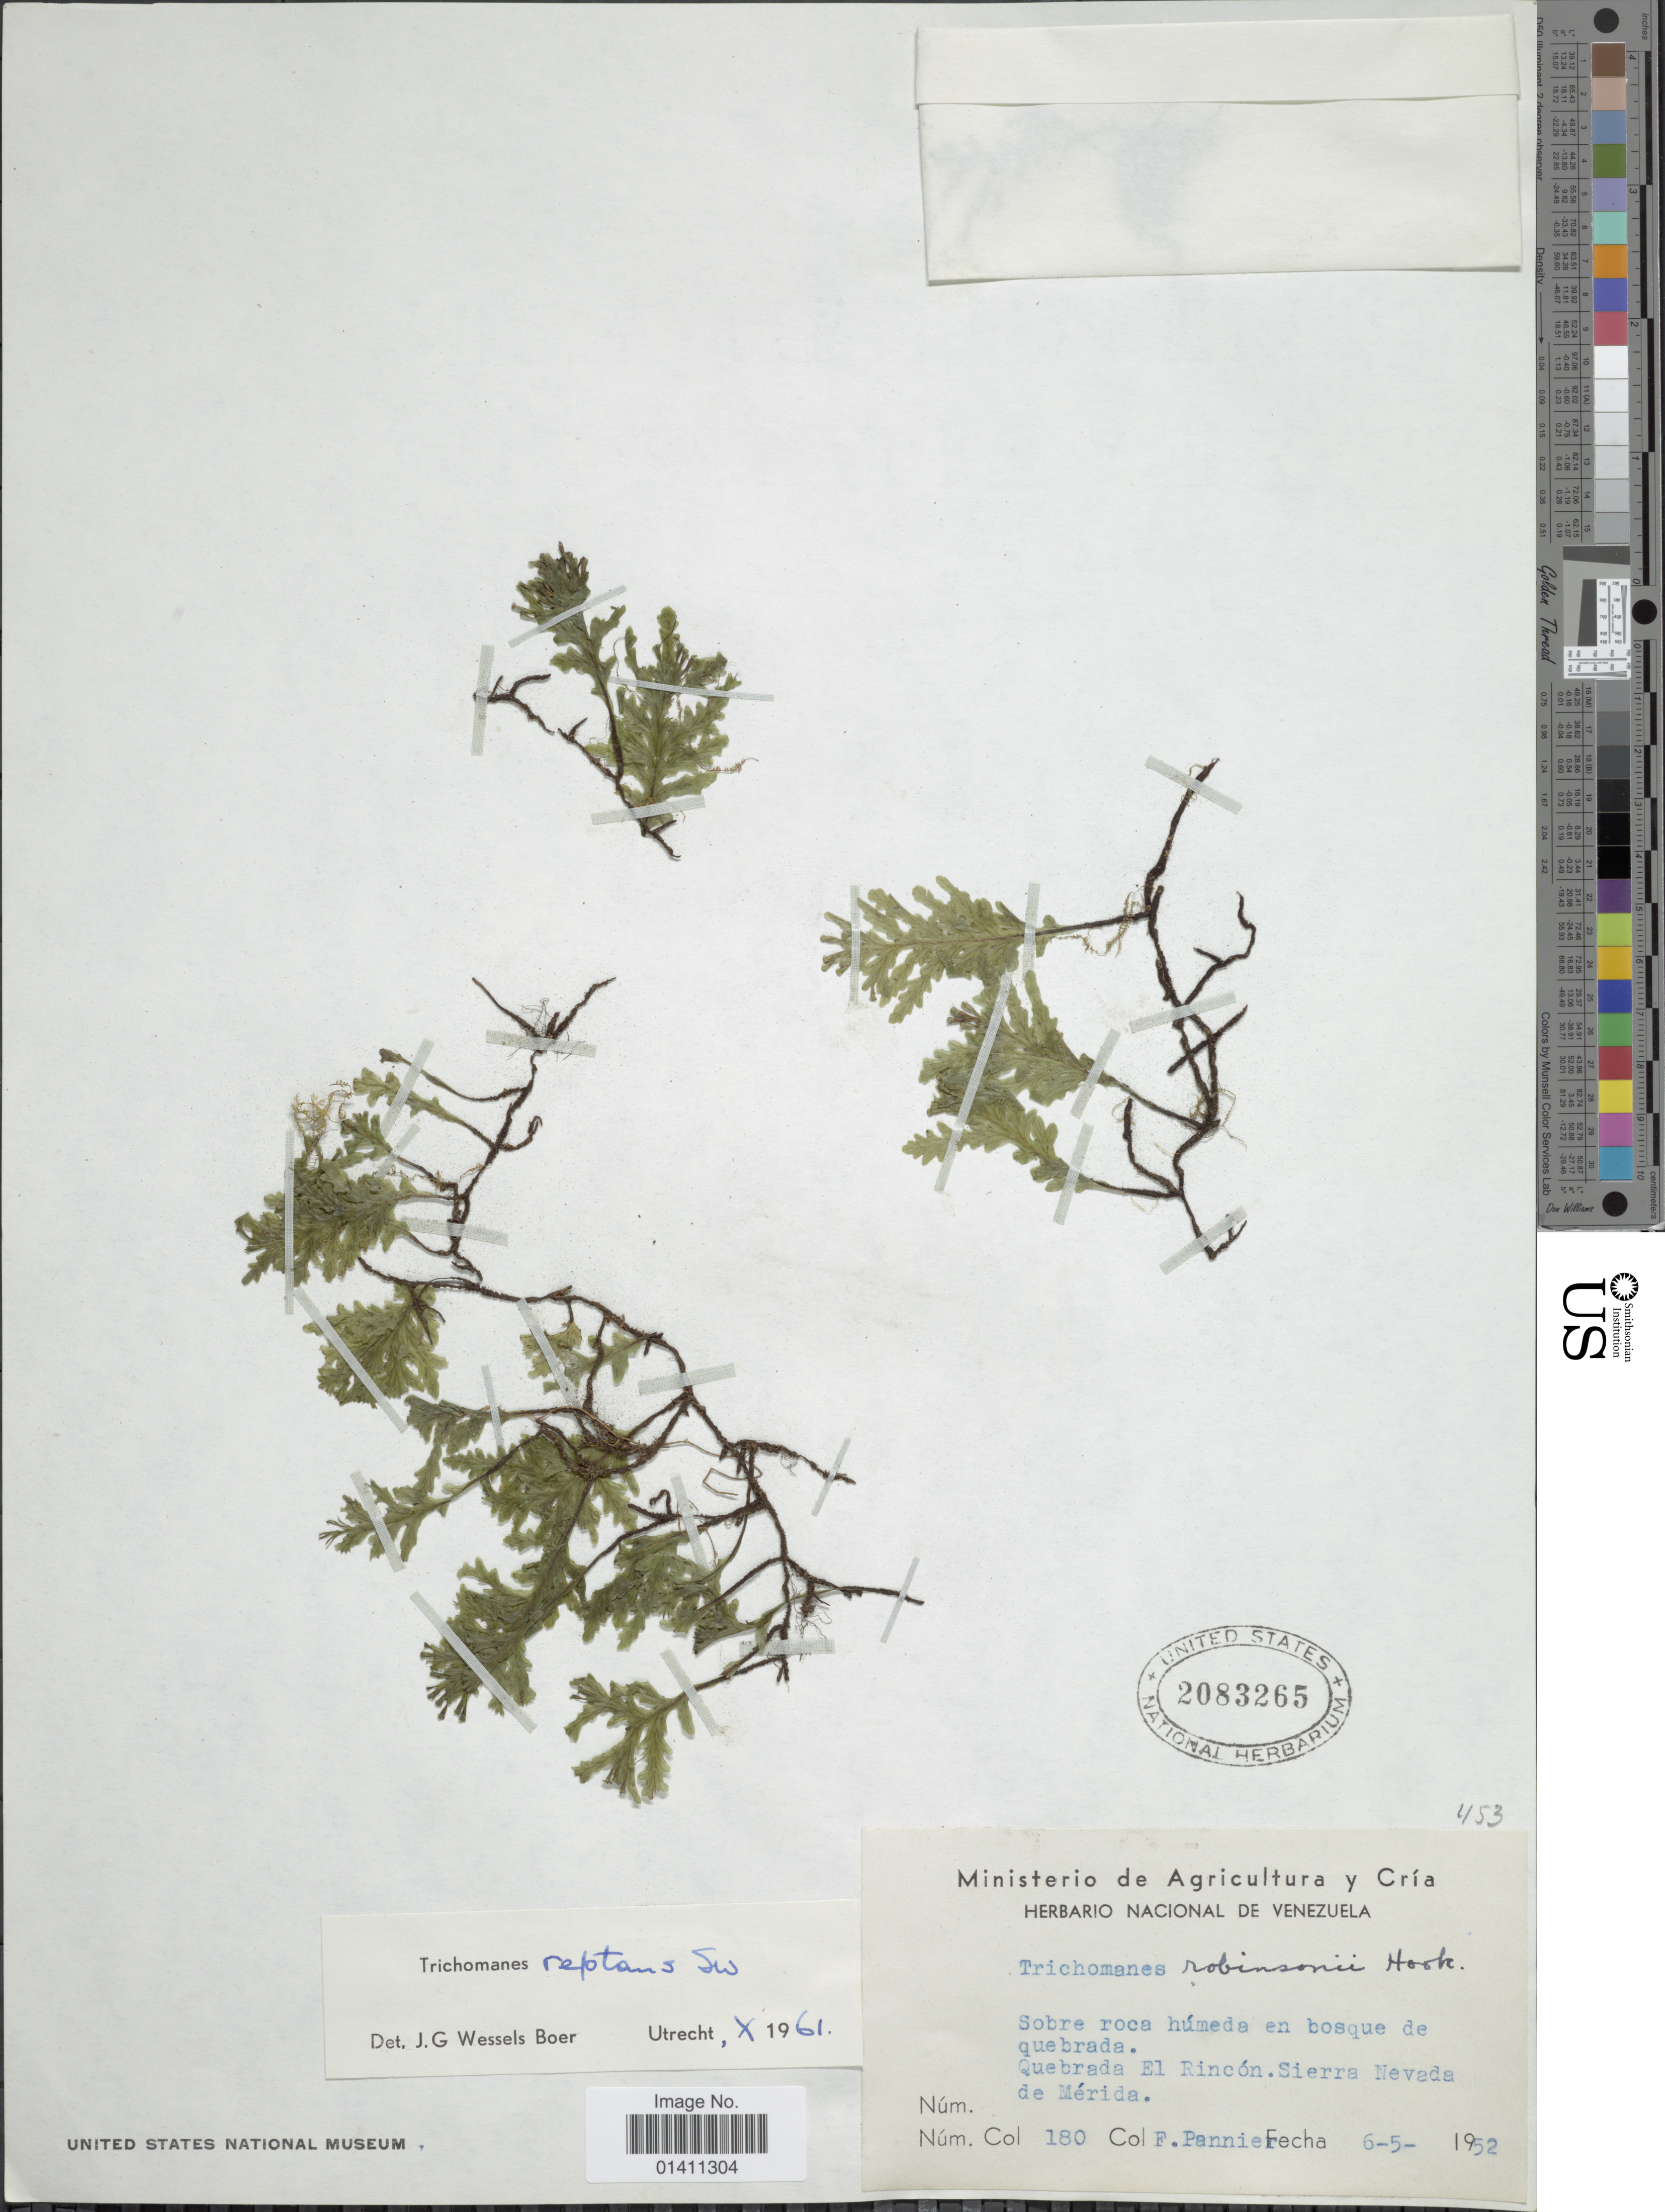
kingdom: Plantae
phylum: Tracheophyta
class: Polypodiopsida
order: Hymenophyllales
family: Hymenophyllaceae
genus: Didymoglossum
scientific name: Didymoglossum reptans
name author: (Sw.) C. Presl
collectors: F. Pannier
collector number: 180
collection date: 1952-05-06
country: Venezuela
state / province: Mérida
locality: Quebrada El Rincon. Sierra Nevada de Merida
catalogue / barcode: US 2083265